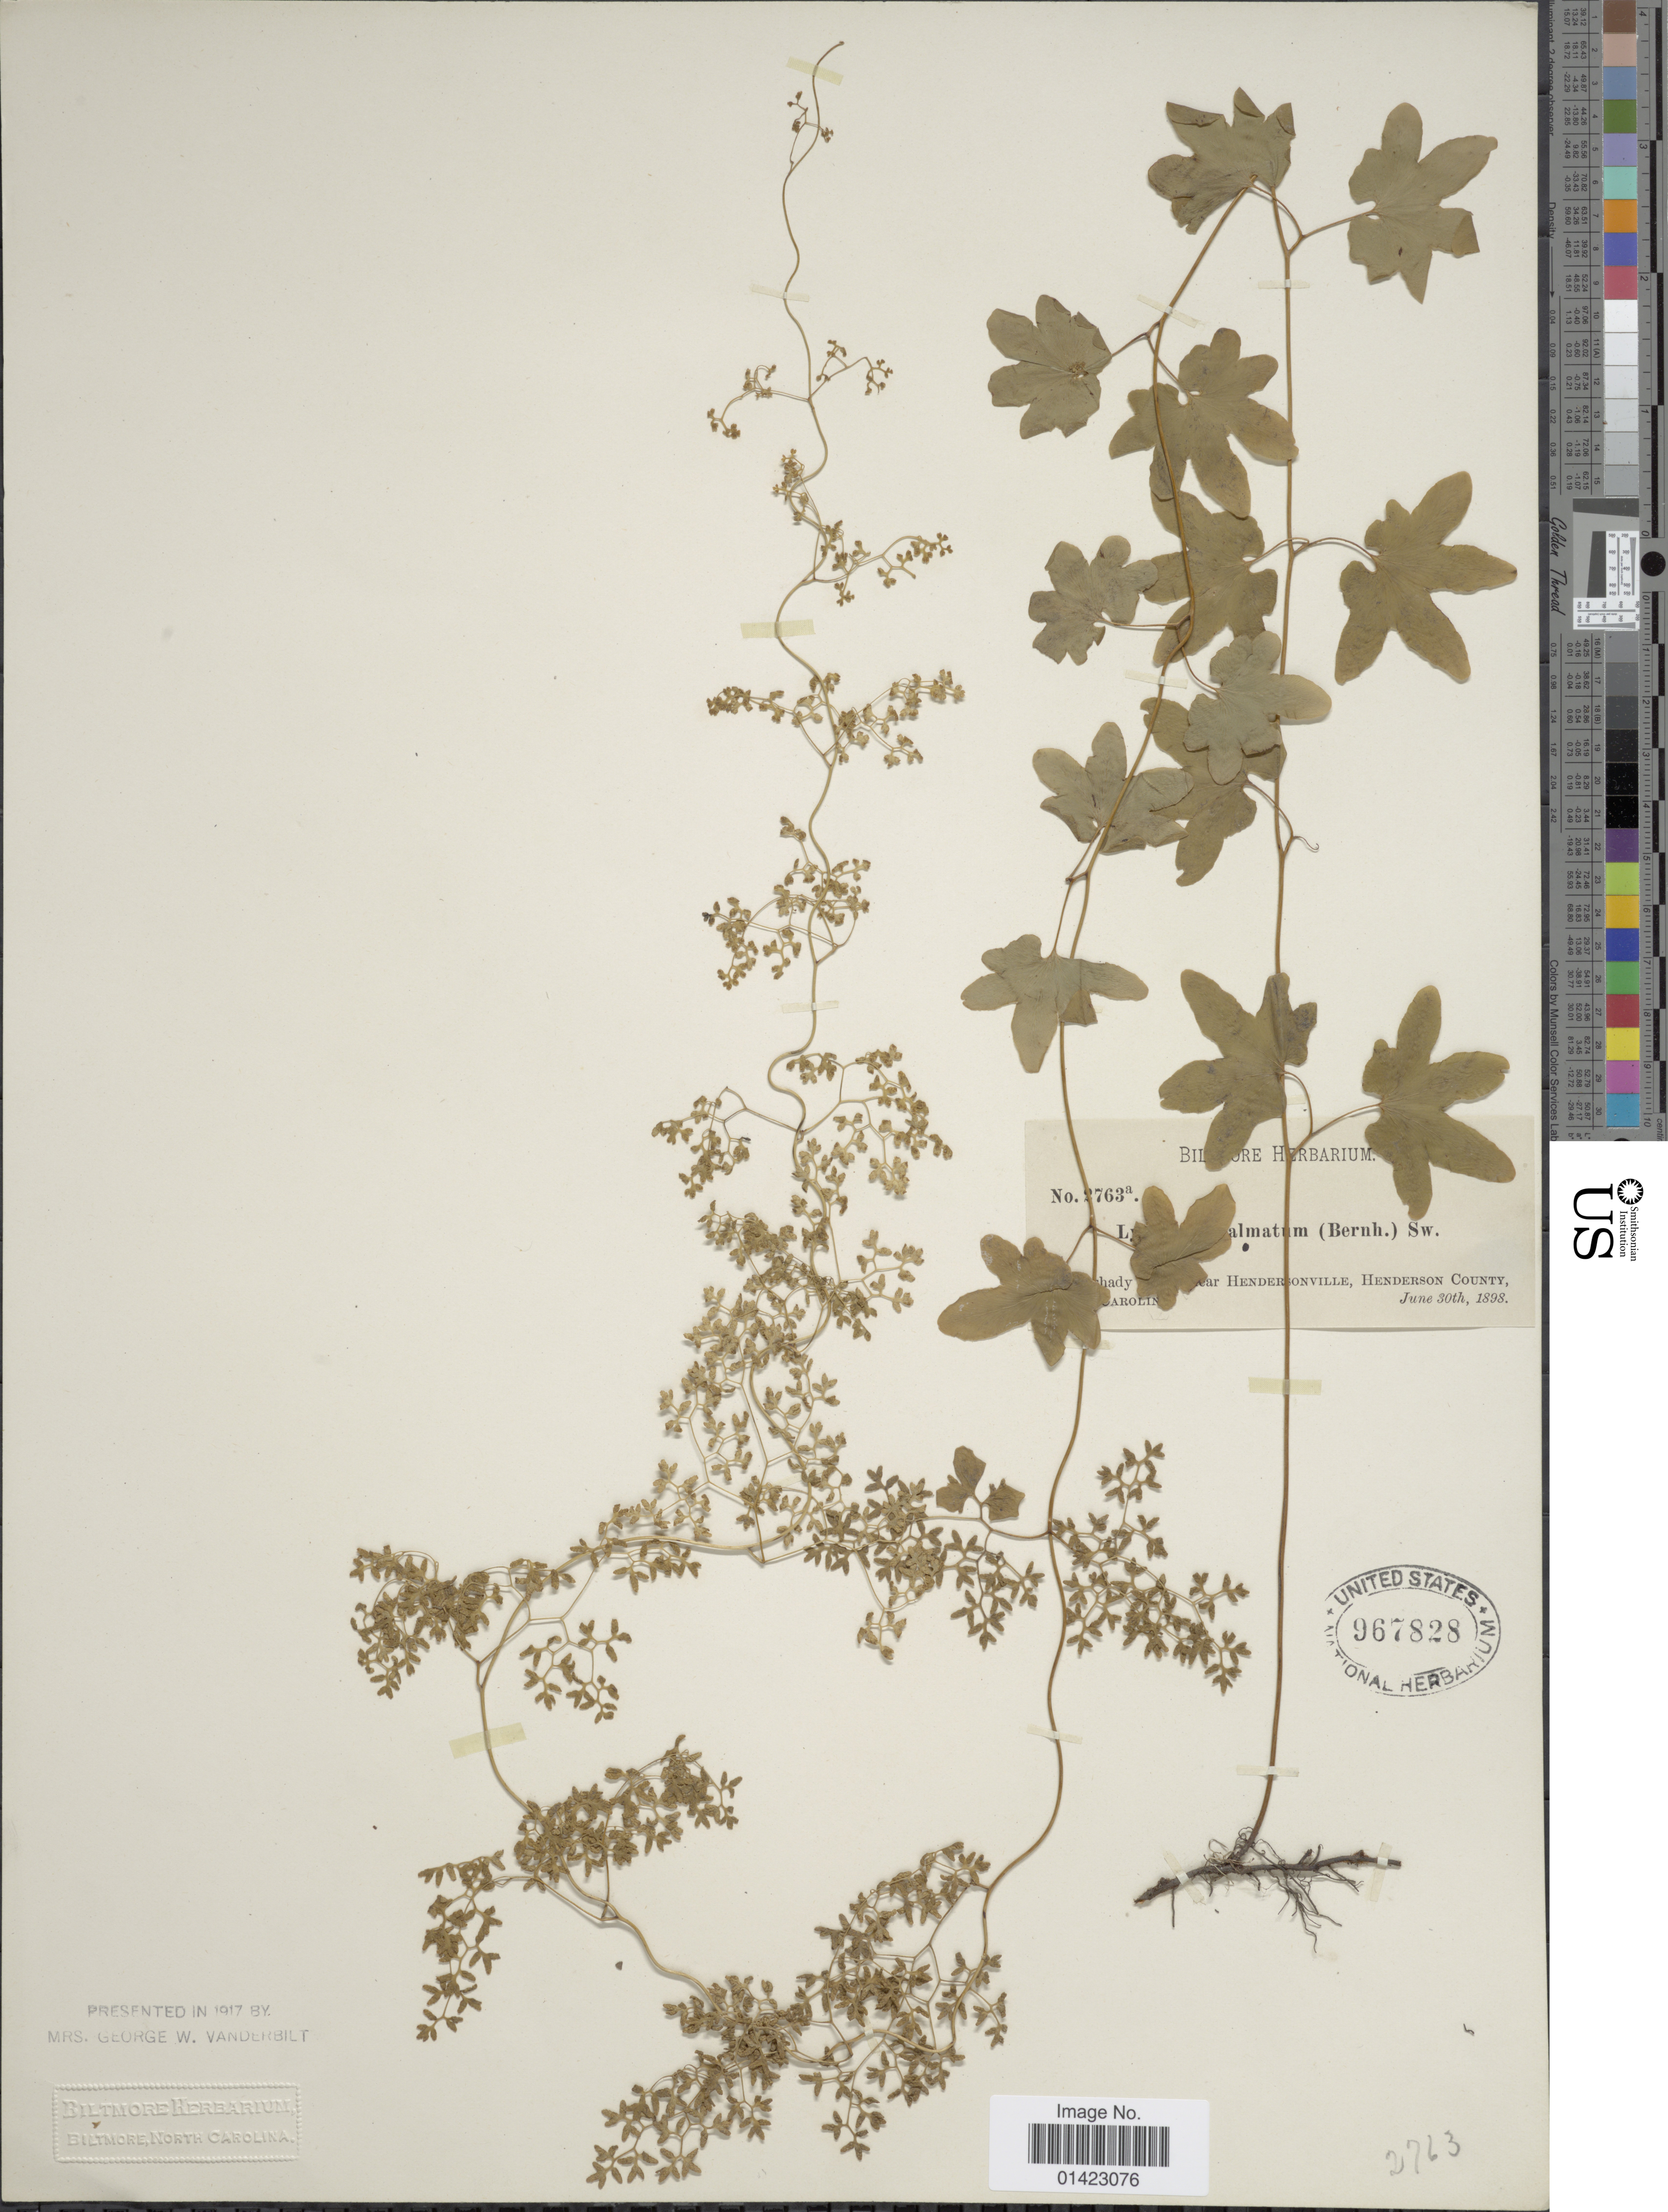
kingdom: Plantae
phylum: Tracheophyta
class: Polypodiopsida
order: Schizaeales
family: Lygodiaceae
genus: Lygodium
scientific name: Lygodium palmatum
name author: (Bernh.) Sw.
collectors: ex herb. Biltmore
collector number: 2763a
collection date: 1898-06-30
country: United States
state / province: North Carolina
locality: Near Hendersonville, Henderson County.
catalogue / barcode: US 967828